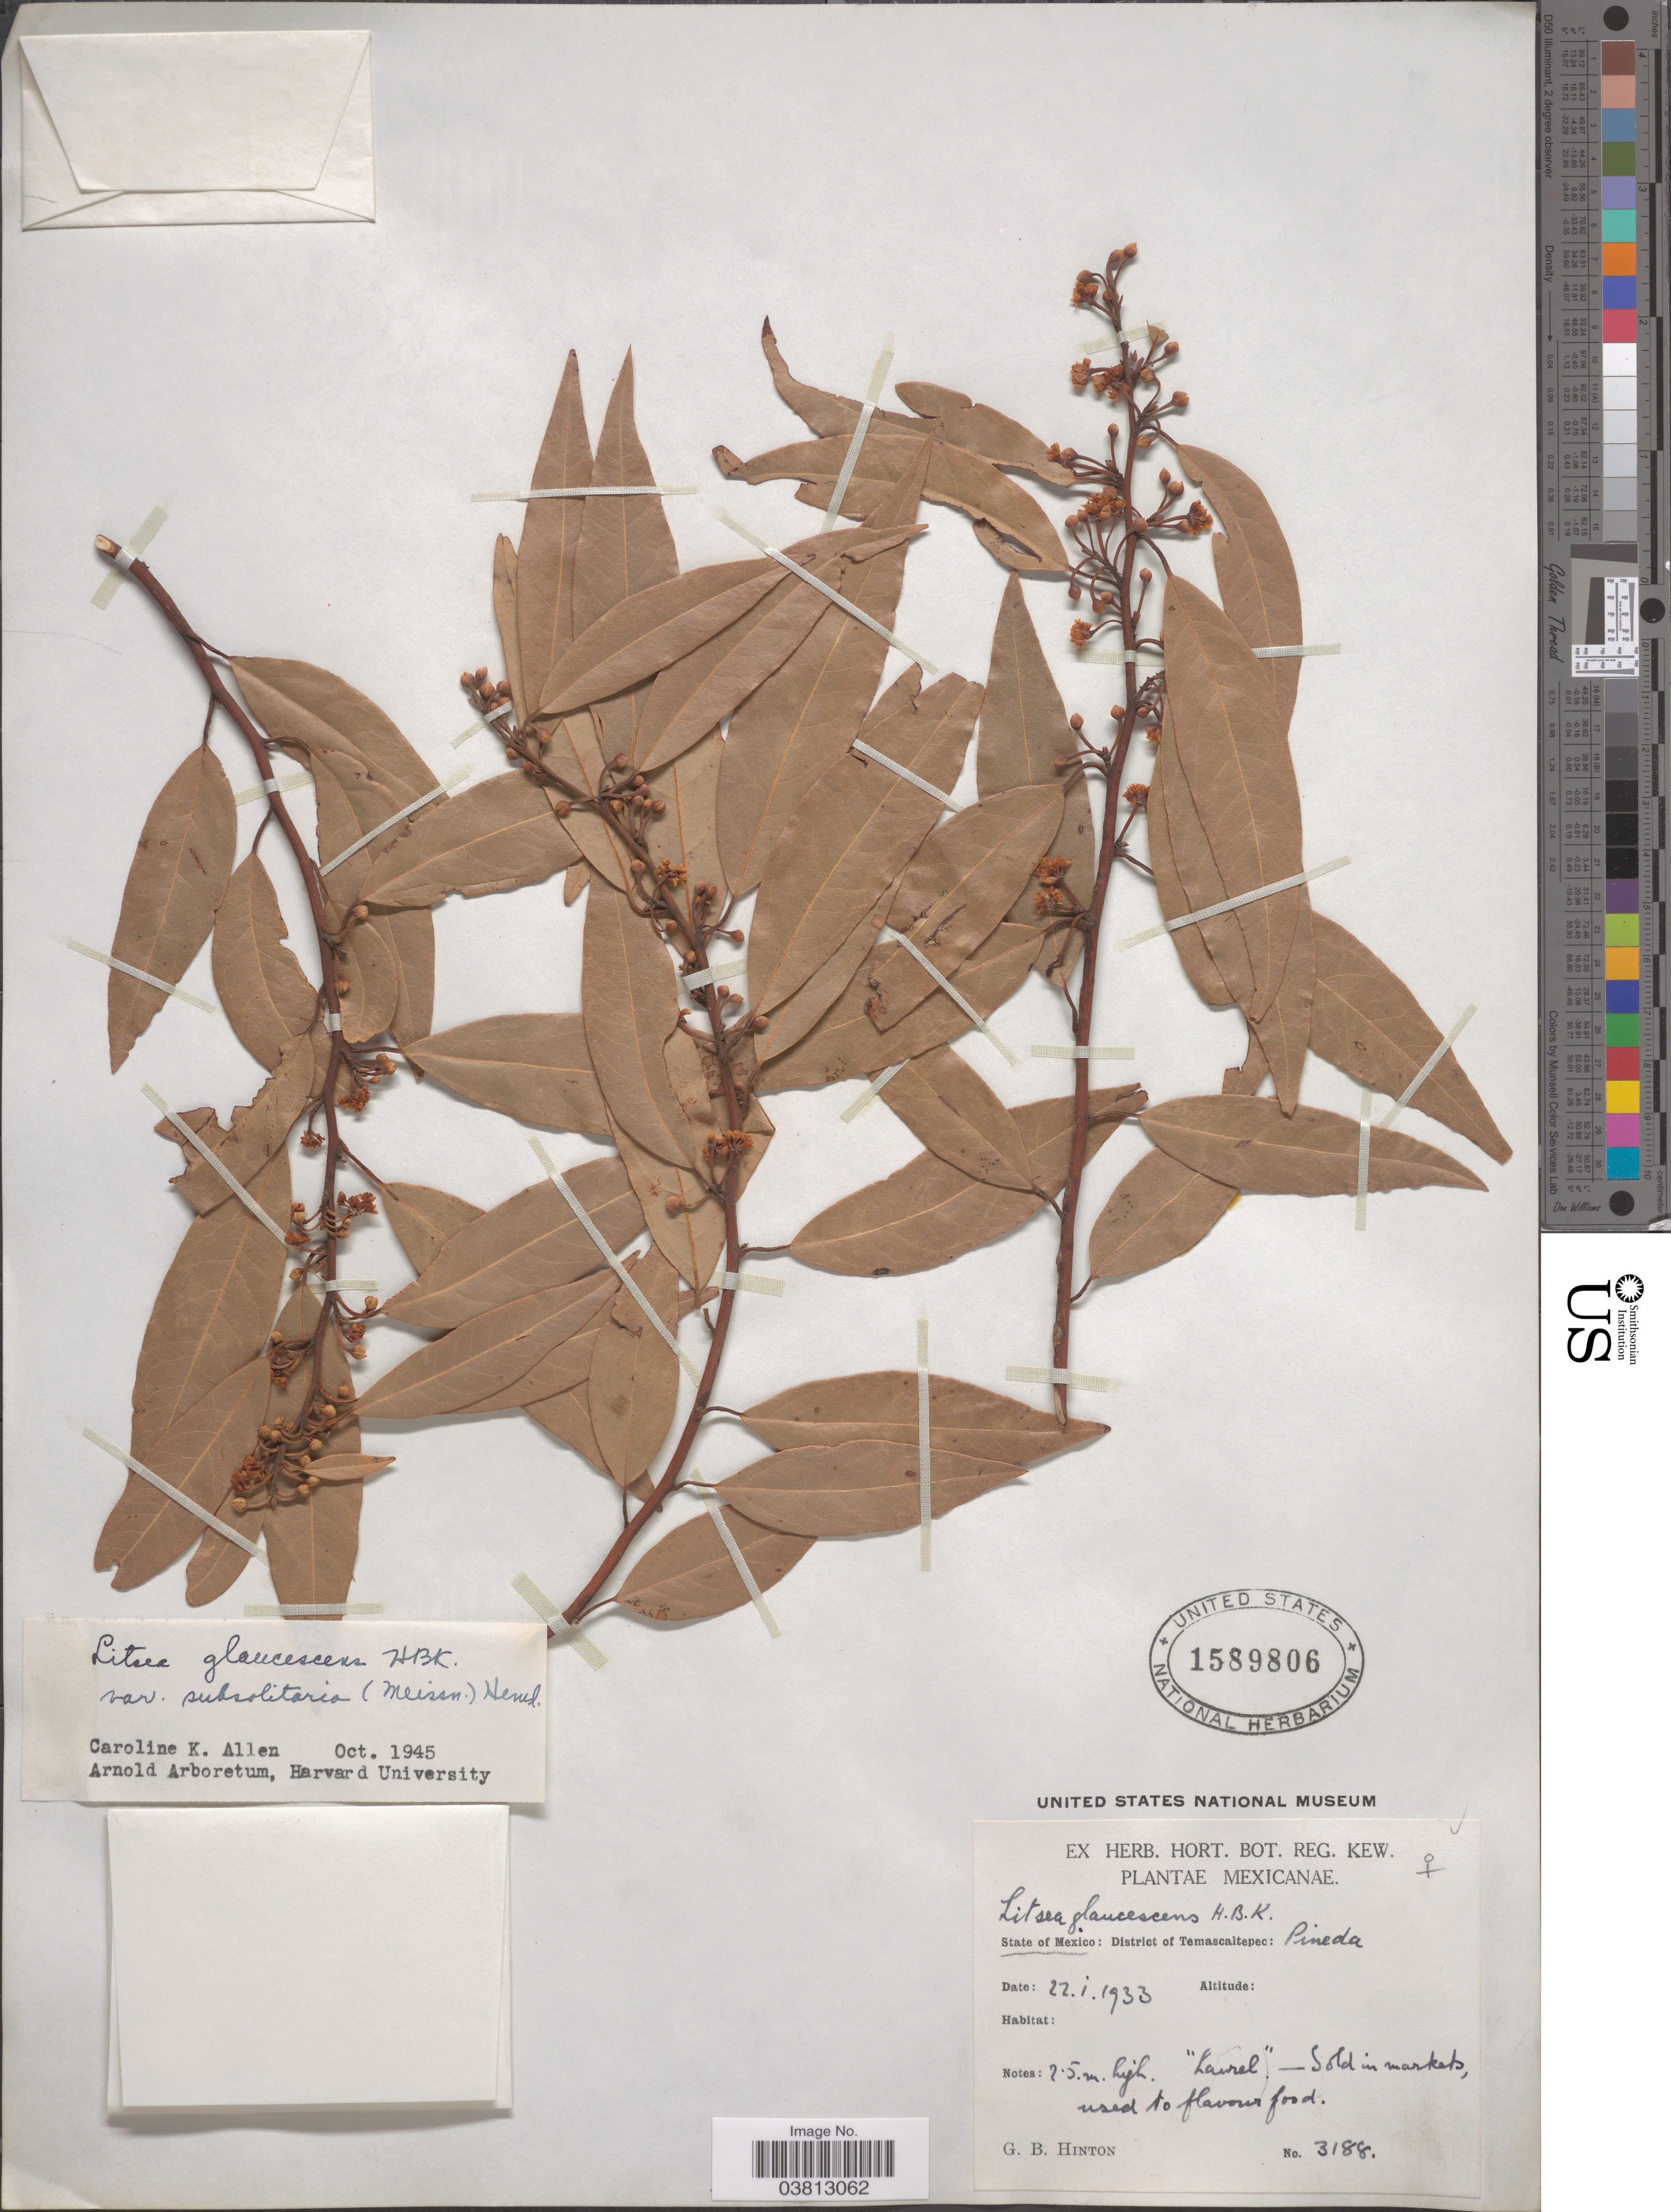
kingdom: Plantae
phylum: Tracheophyta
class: Magnoliopsida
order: Laurales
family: Lauraceae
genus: Litsea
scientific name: Litsea glaucescens var. subsolitaria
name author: Kunth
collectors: G. B. Hinton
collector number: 3188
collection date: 1933-01-22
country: Mexico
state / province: México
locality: District of Temascaltepec: Pineda.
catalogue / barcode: US 1589806